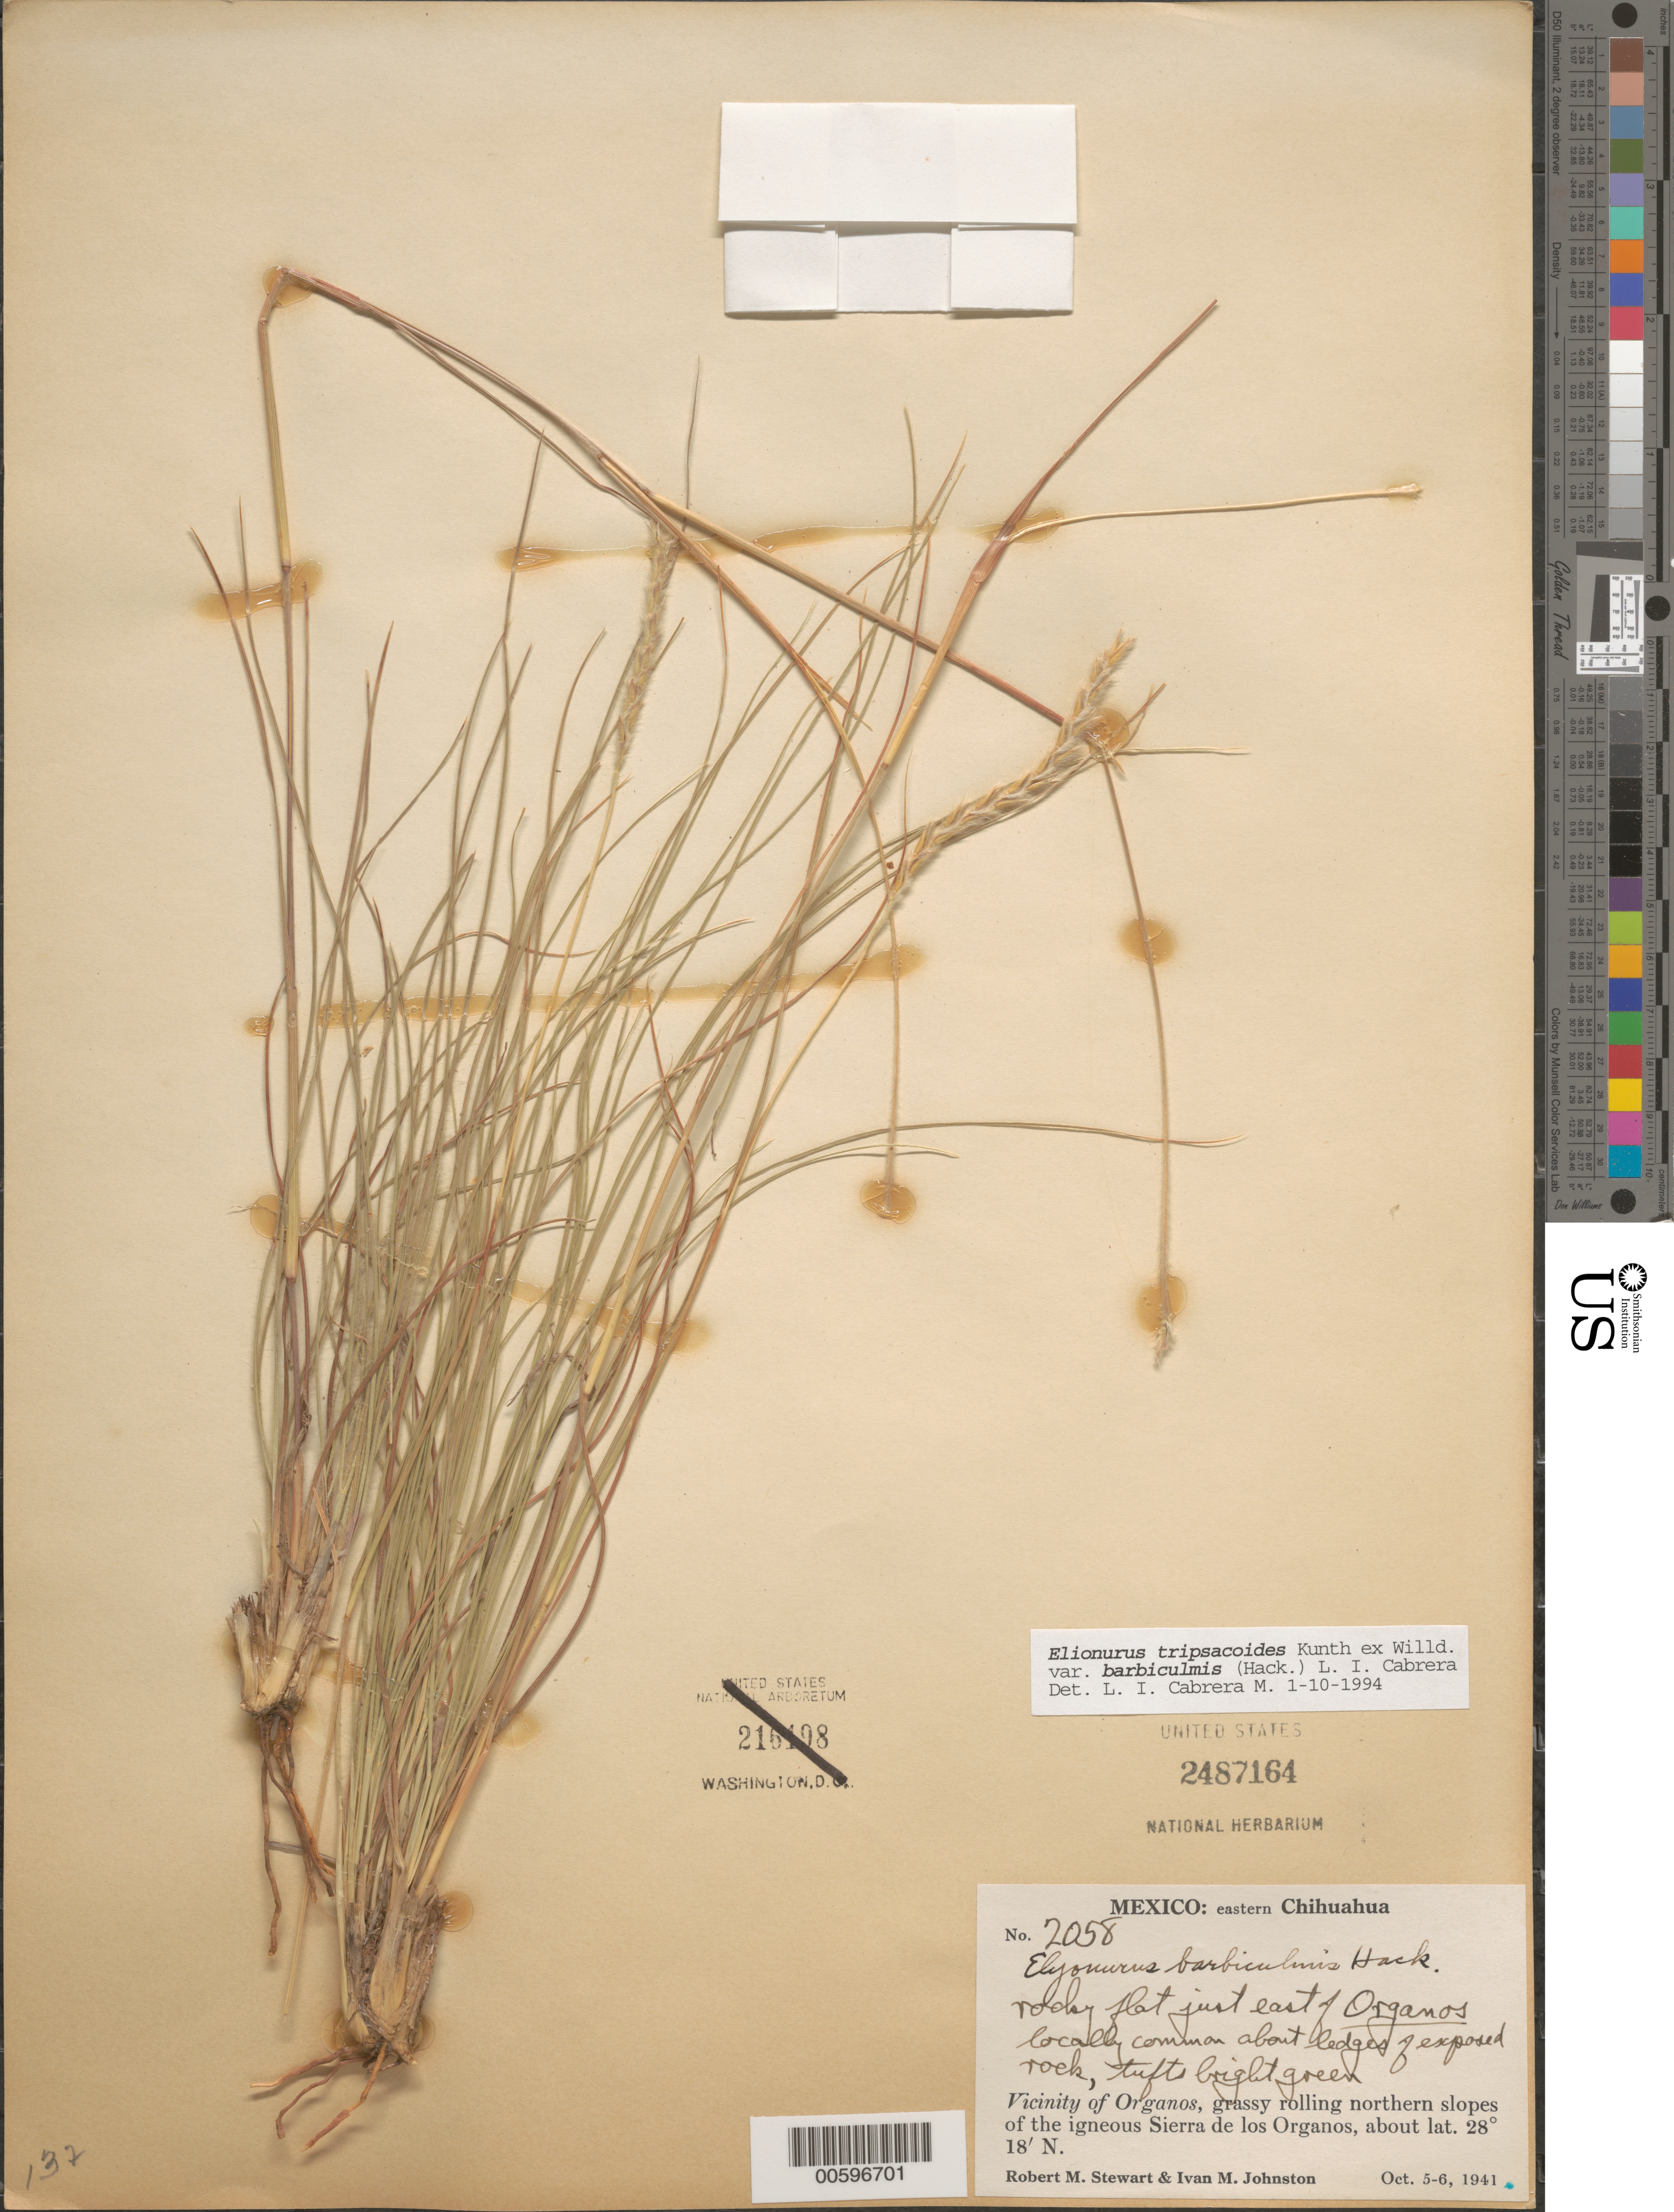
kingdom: Plantae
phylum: Tracheophyta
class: Liliopsida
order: Poales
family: Poaceae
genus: Elionurus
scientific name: Elionurus tripsacoides var. barbiculmis (Hack.) L.I. Cabrera & Dávila, comb. ined.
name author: (Hack.) L.I. Cabrera & Dávila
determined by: Cabrera M., L. I.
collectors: R. M. Stewart & I.M. Johnston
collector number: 2058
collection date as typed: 5 Oct 1941 to 6 Oct 1941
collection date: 1941-10-05/1941-10-06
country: Mexico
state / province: Chihuahua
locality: Eastern Chihuahua, just E of Organos, Vicinity of Organos, slopes of the igneous Sierra de los Organos.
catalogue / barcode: US 2487164